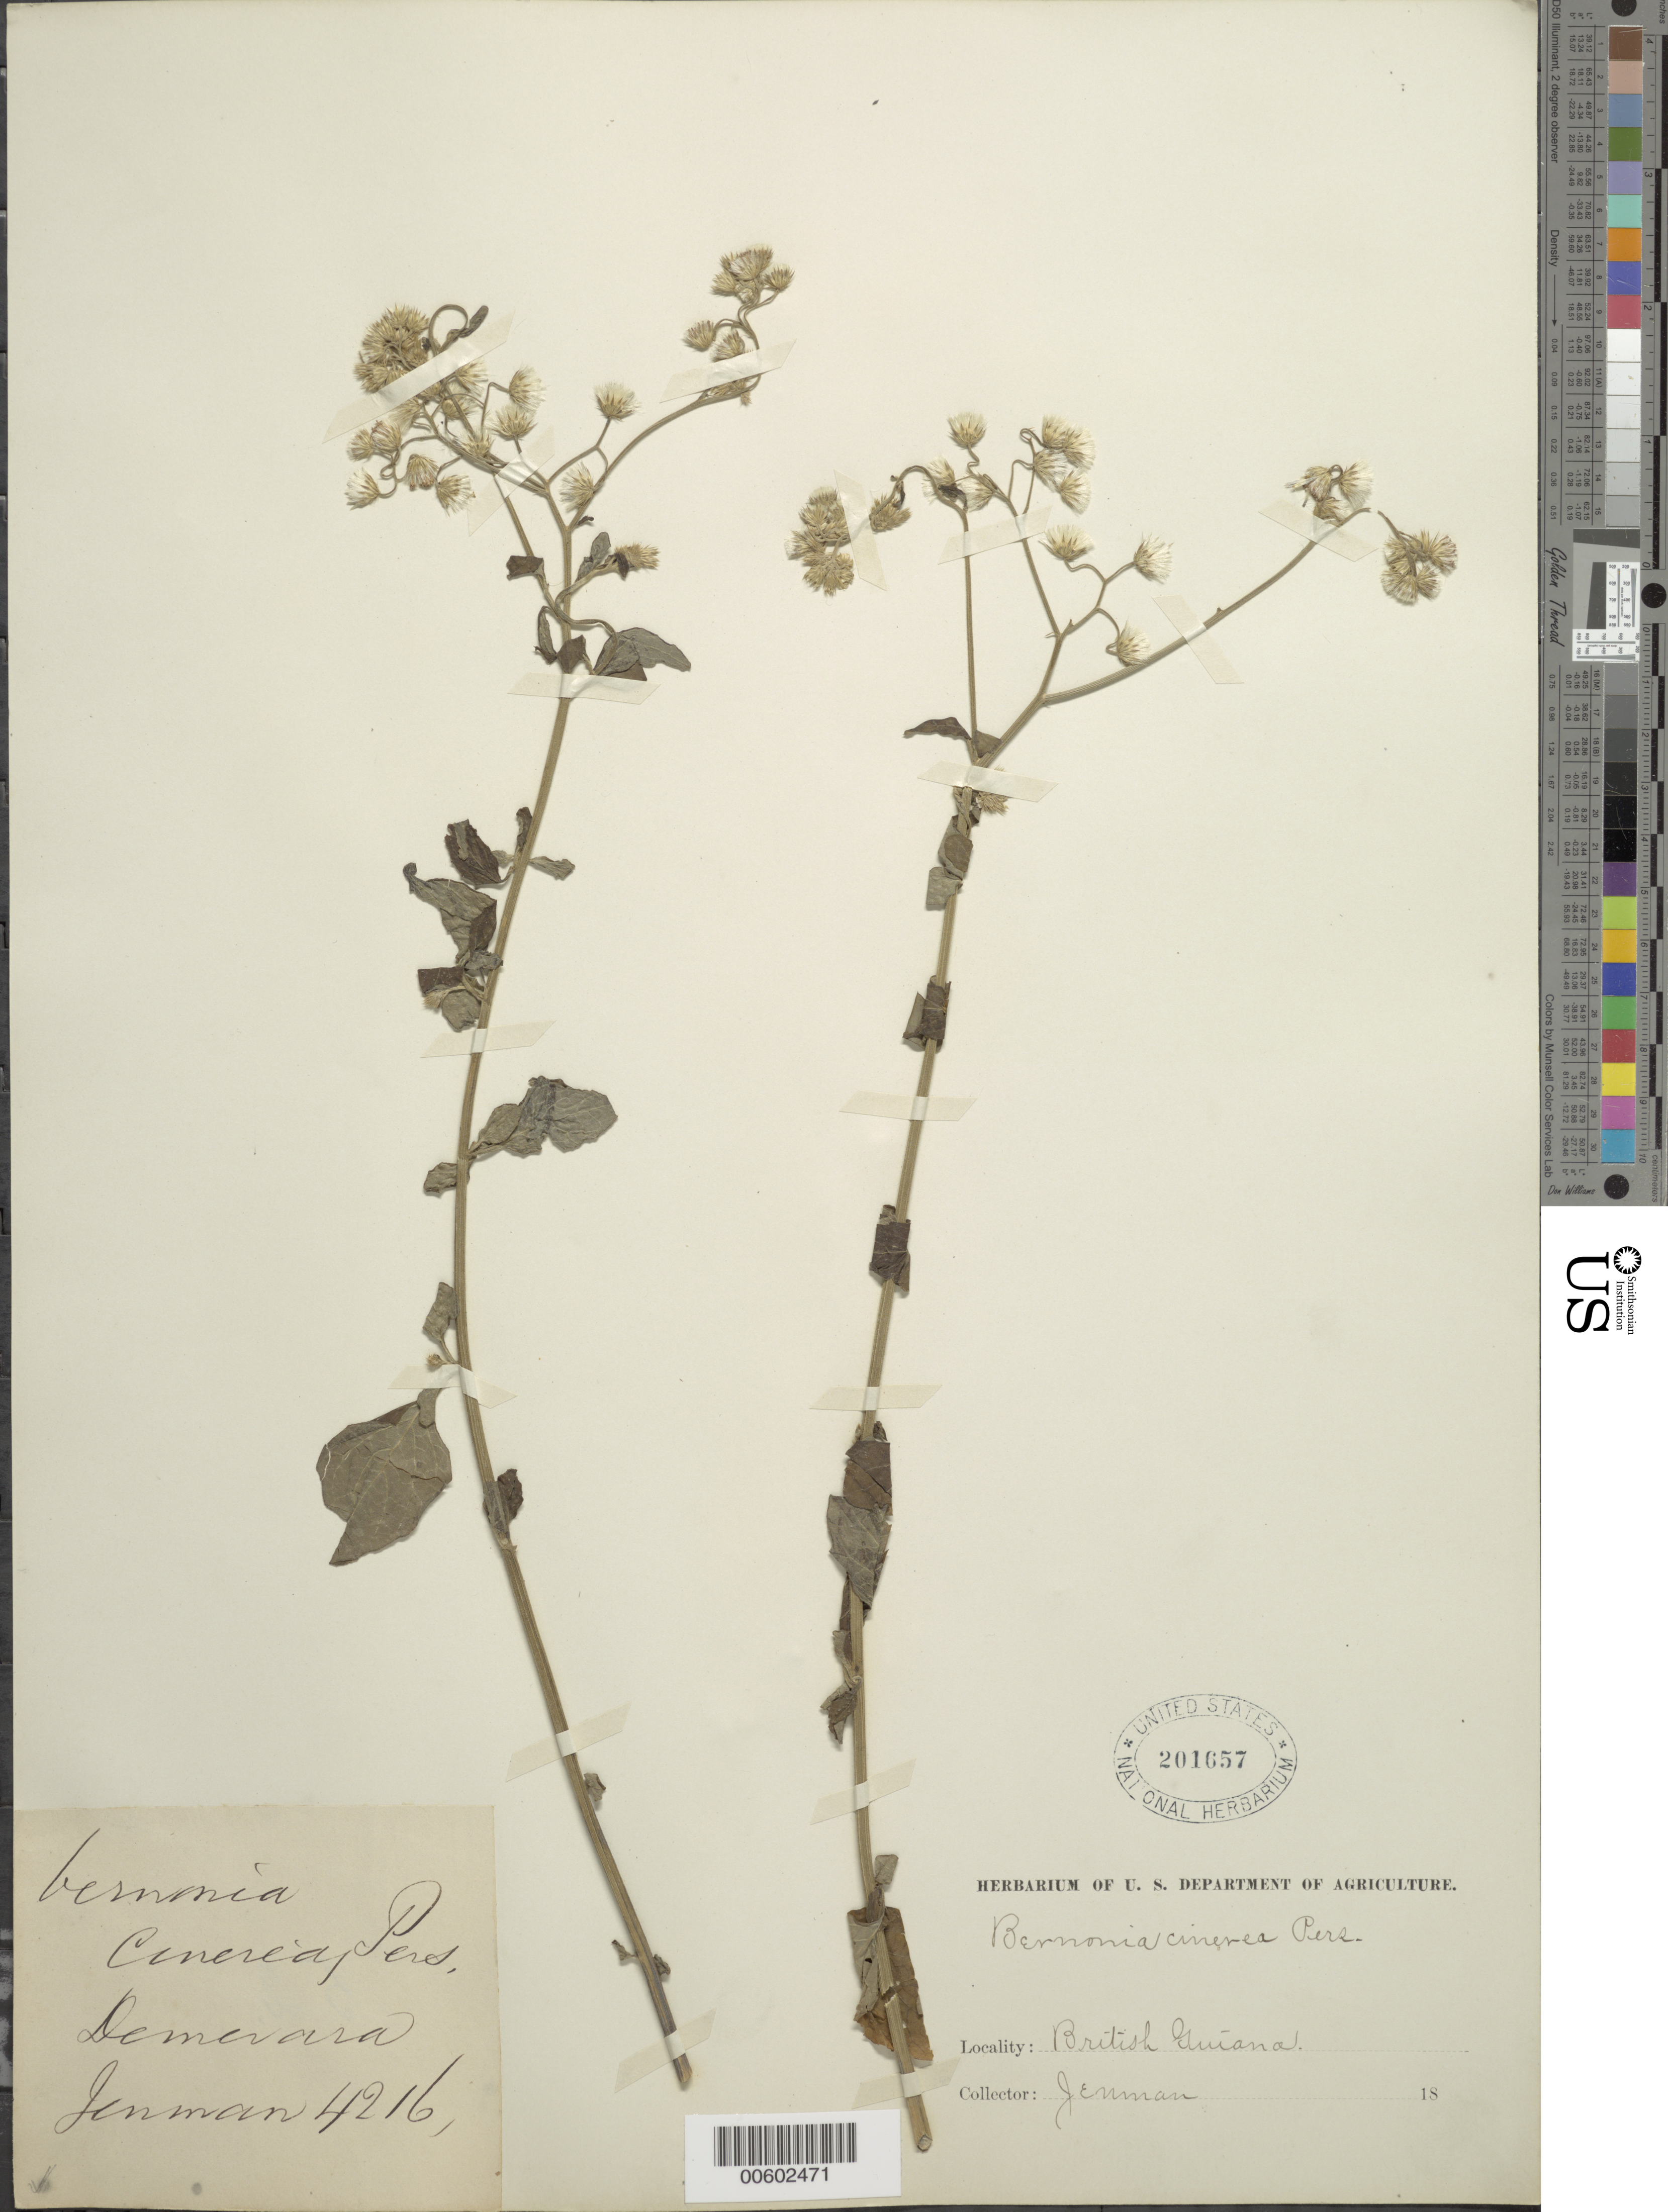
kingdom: Plantae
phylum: Tracheophyta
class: Magnoliopsida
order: Asterales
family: Asteraceae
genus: Cyanthillium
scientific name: Cyanthillium cinereum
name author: (L.) H. Rob.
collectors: G. S. Jenman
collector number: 4216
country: Guyana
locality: Demerara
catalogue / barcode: US 201657